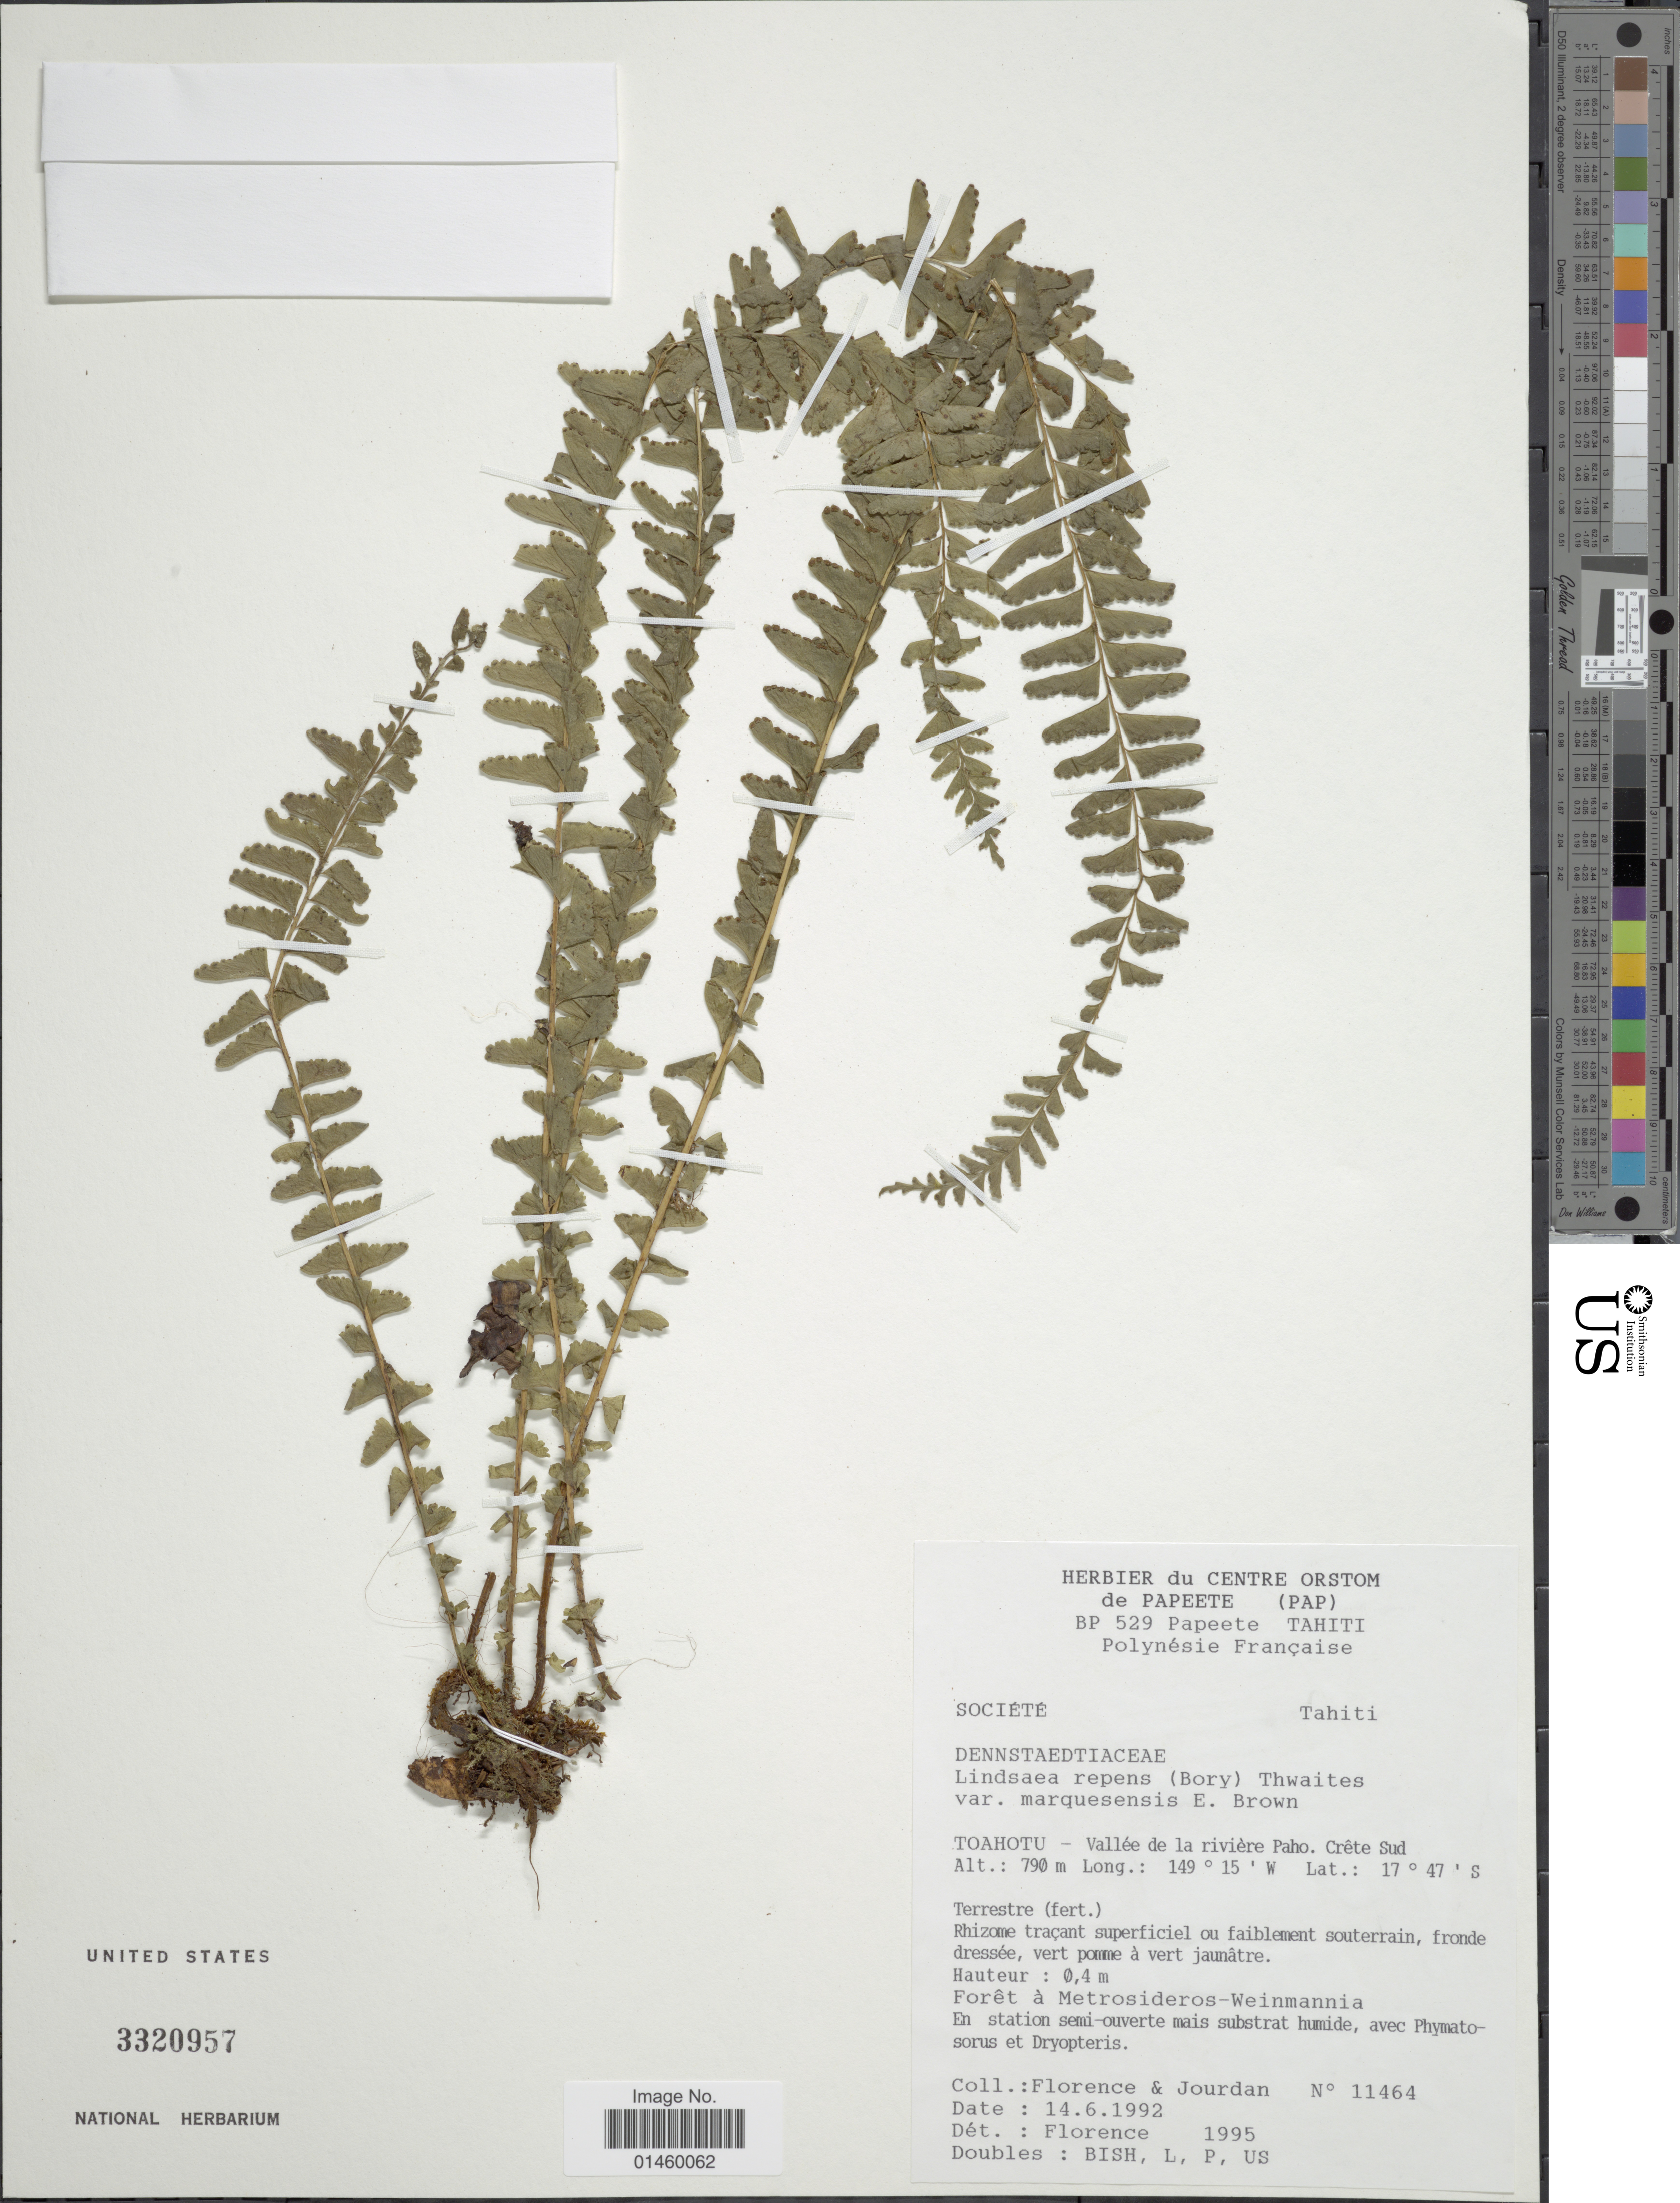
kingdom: Plantae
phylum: Tracheophyta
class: Polypodiopsida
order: Polypodiales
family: Lindsaeaceae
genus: Lindsaea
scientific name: Lindsaea repens var. marquesensis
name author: E.D. Br.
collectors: -. Florence & Jourdan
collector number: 11464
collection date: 1992-06-14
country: French Polynesia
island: Tahiti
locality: Polynesie Francaise. Societe Tahiti. Toahotu - Vallee de la riviere Paho. Crete Sud.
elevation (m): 790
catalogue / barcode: US 3320957